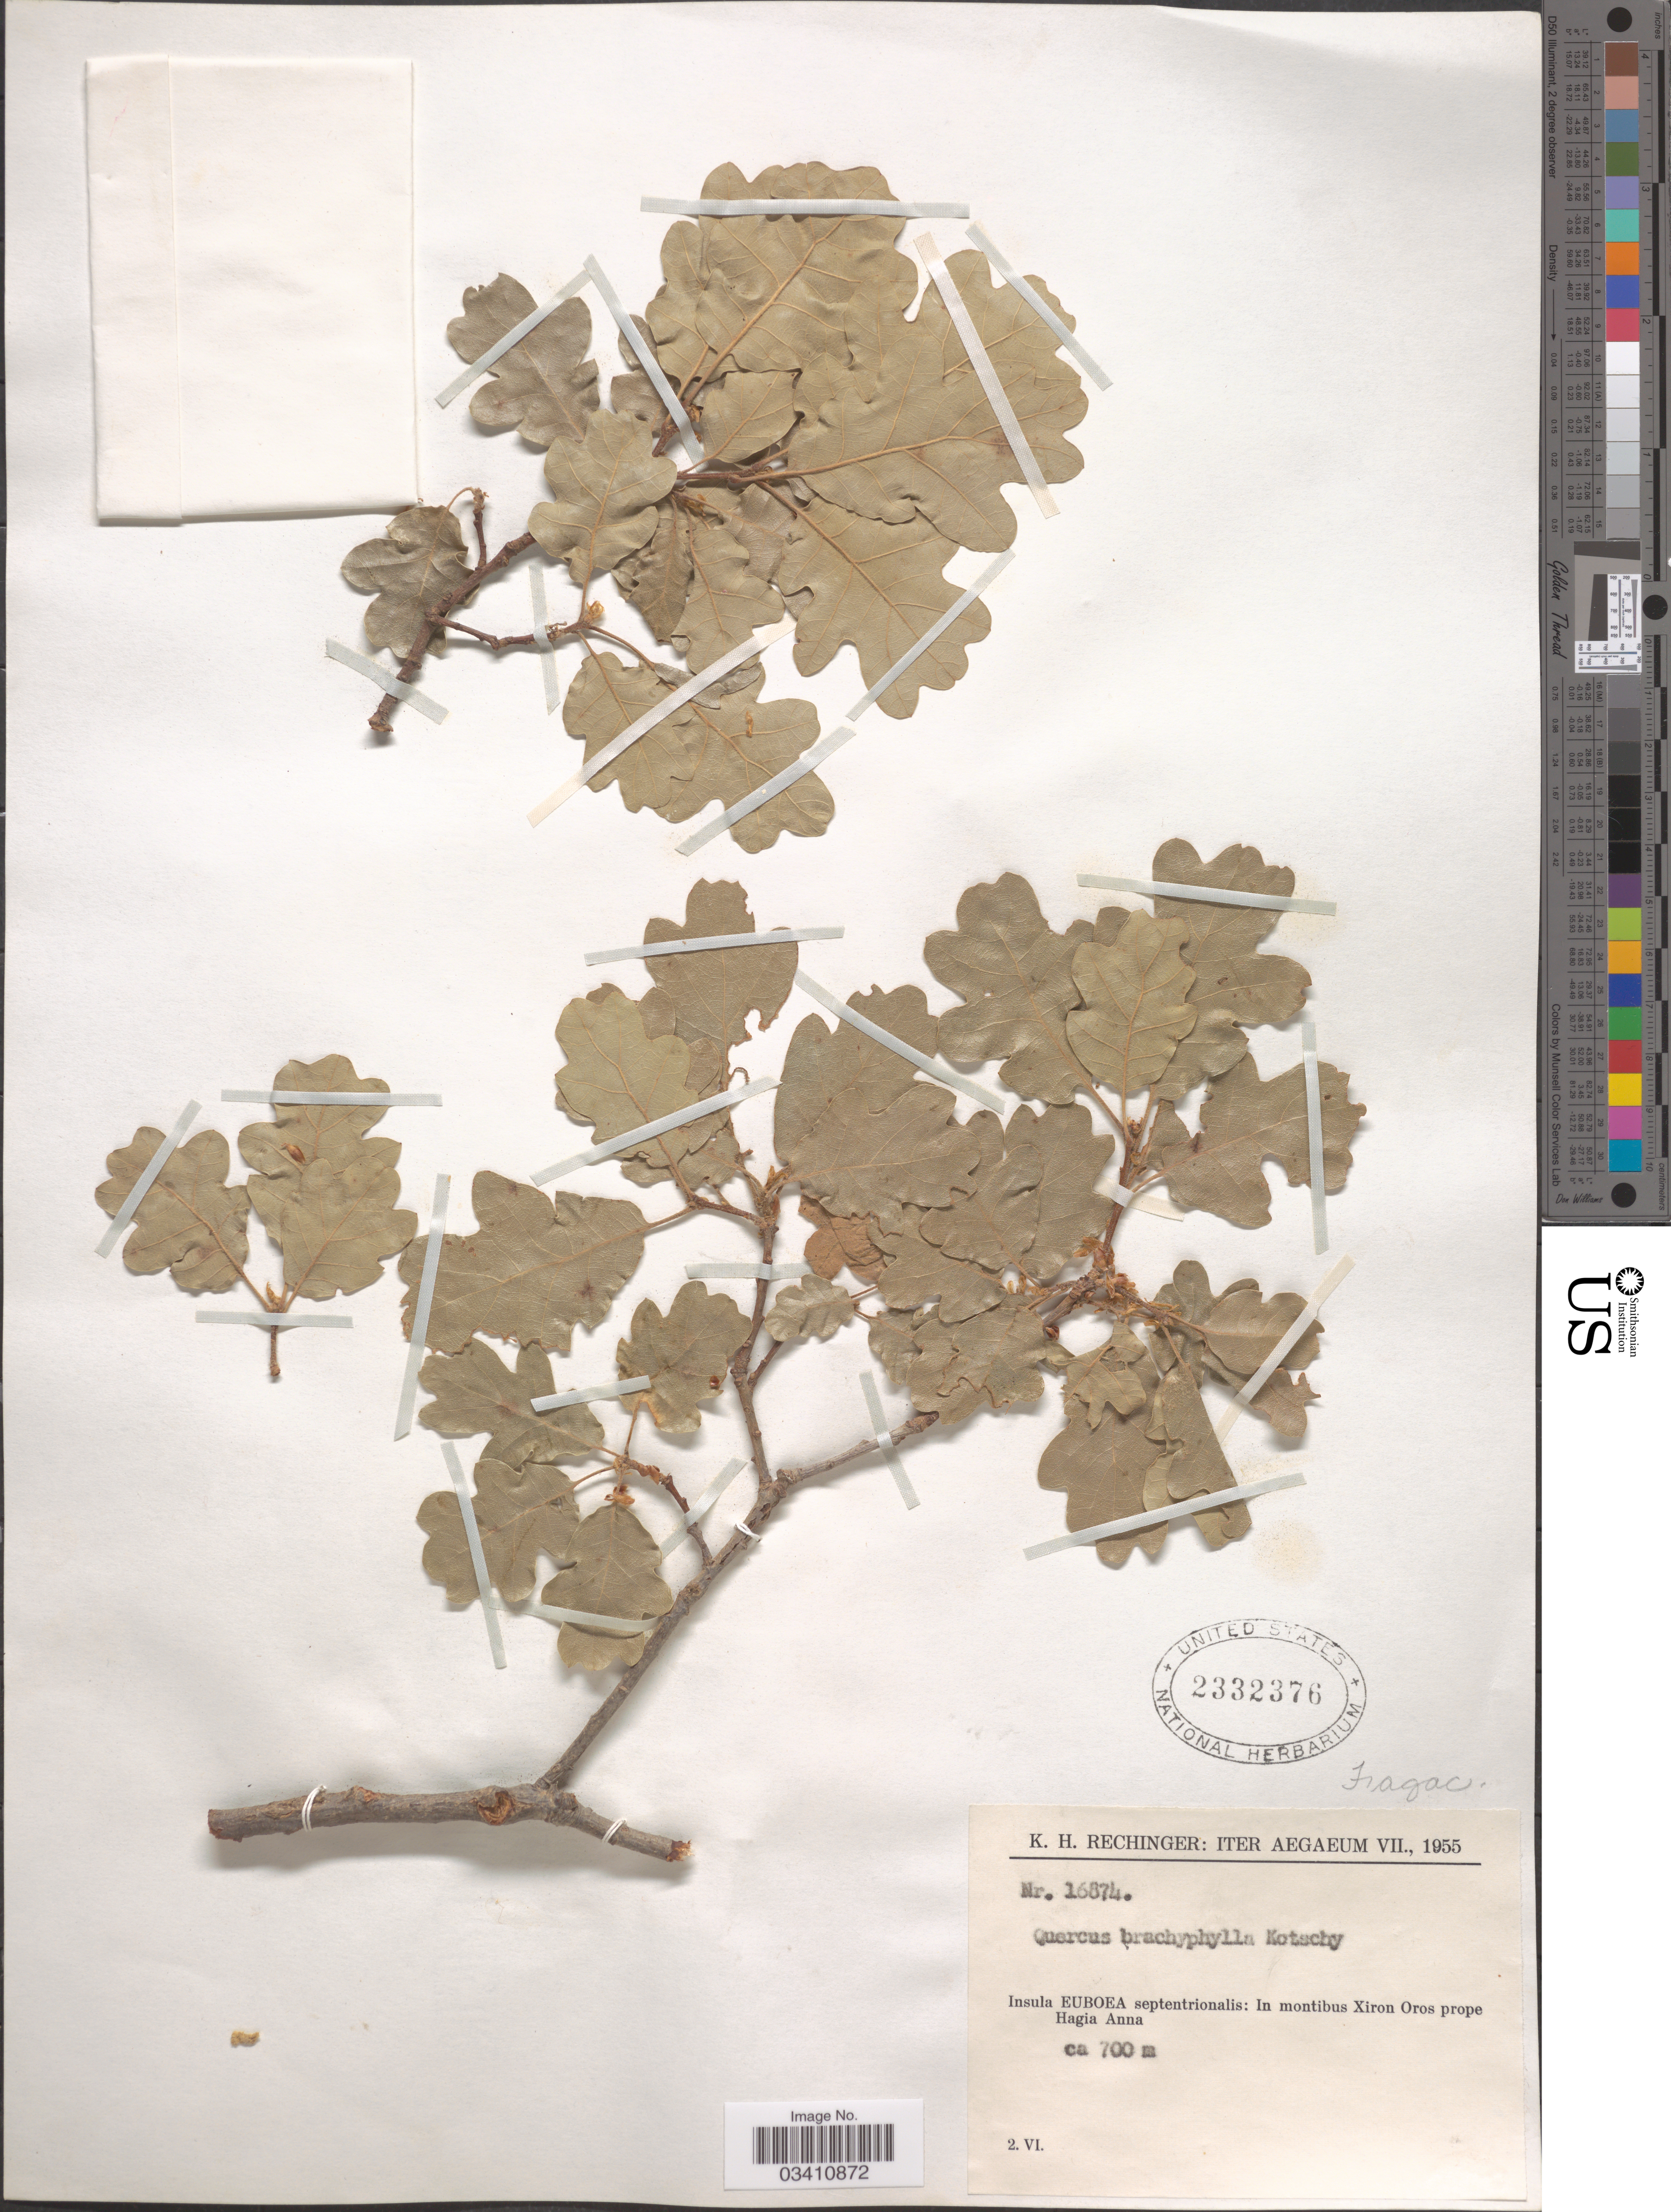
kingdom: Plantae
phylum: Tracheophyta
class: Magnoliopsida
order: Fagales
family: Fagaceae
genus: Quercus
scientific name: Quercus brachyphylla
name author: Kotschy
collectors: K. H. Rechinger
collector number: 16874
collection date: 1955-06-02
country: Greece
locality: Aegaeum. Insula Euboea septentrionalis: In montibus Xiron Oros prope Hagia Anna.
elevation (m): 700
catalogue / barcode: US 2332376